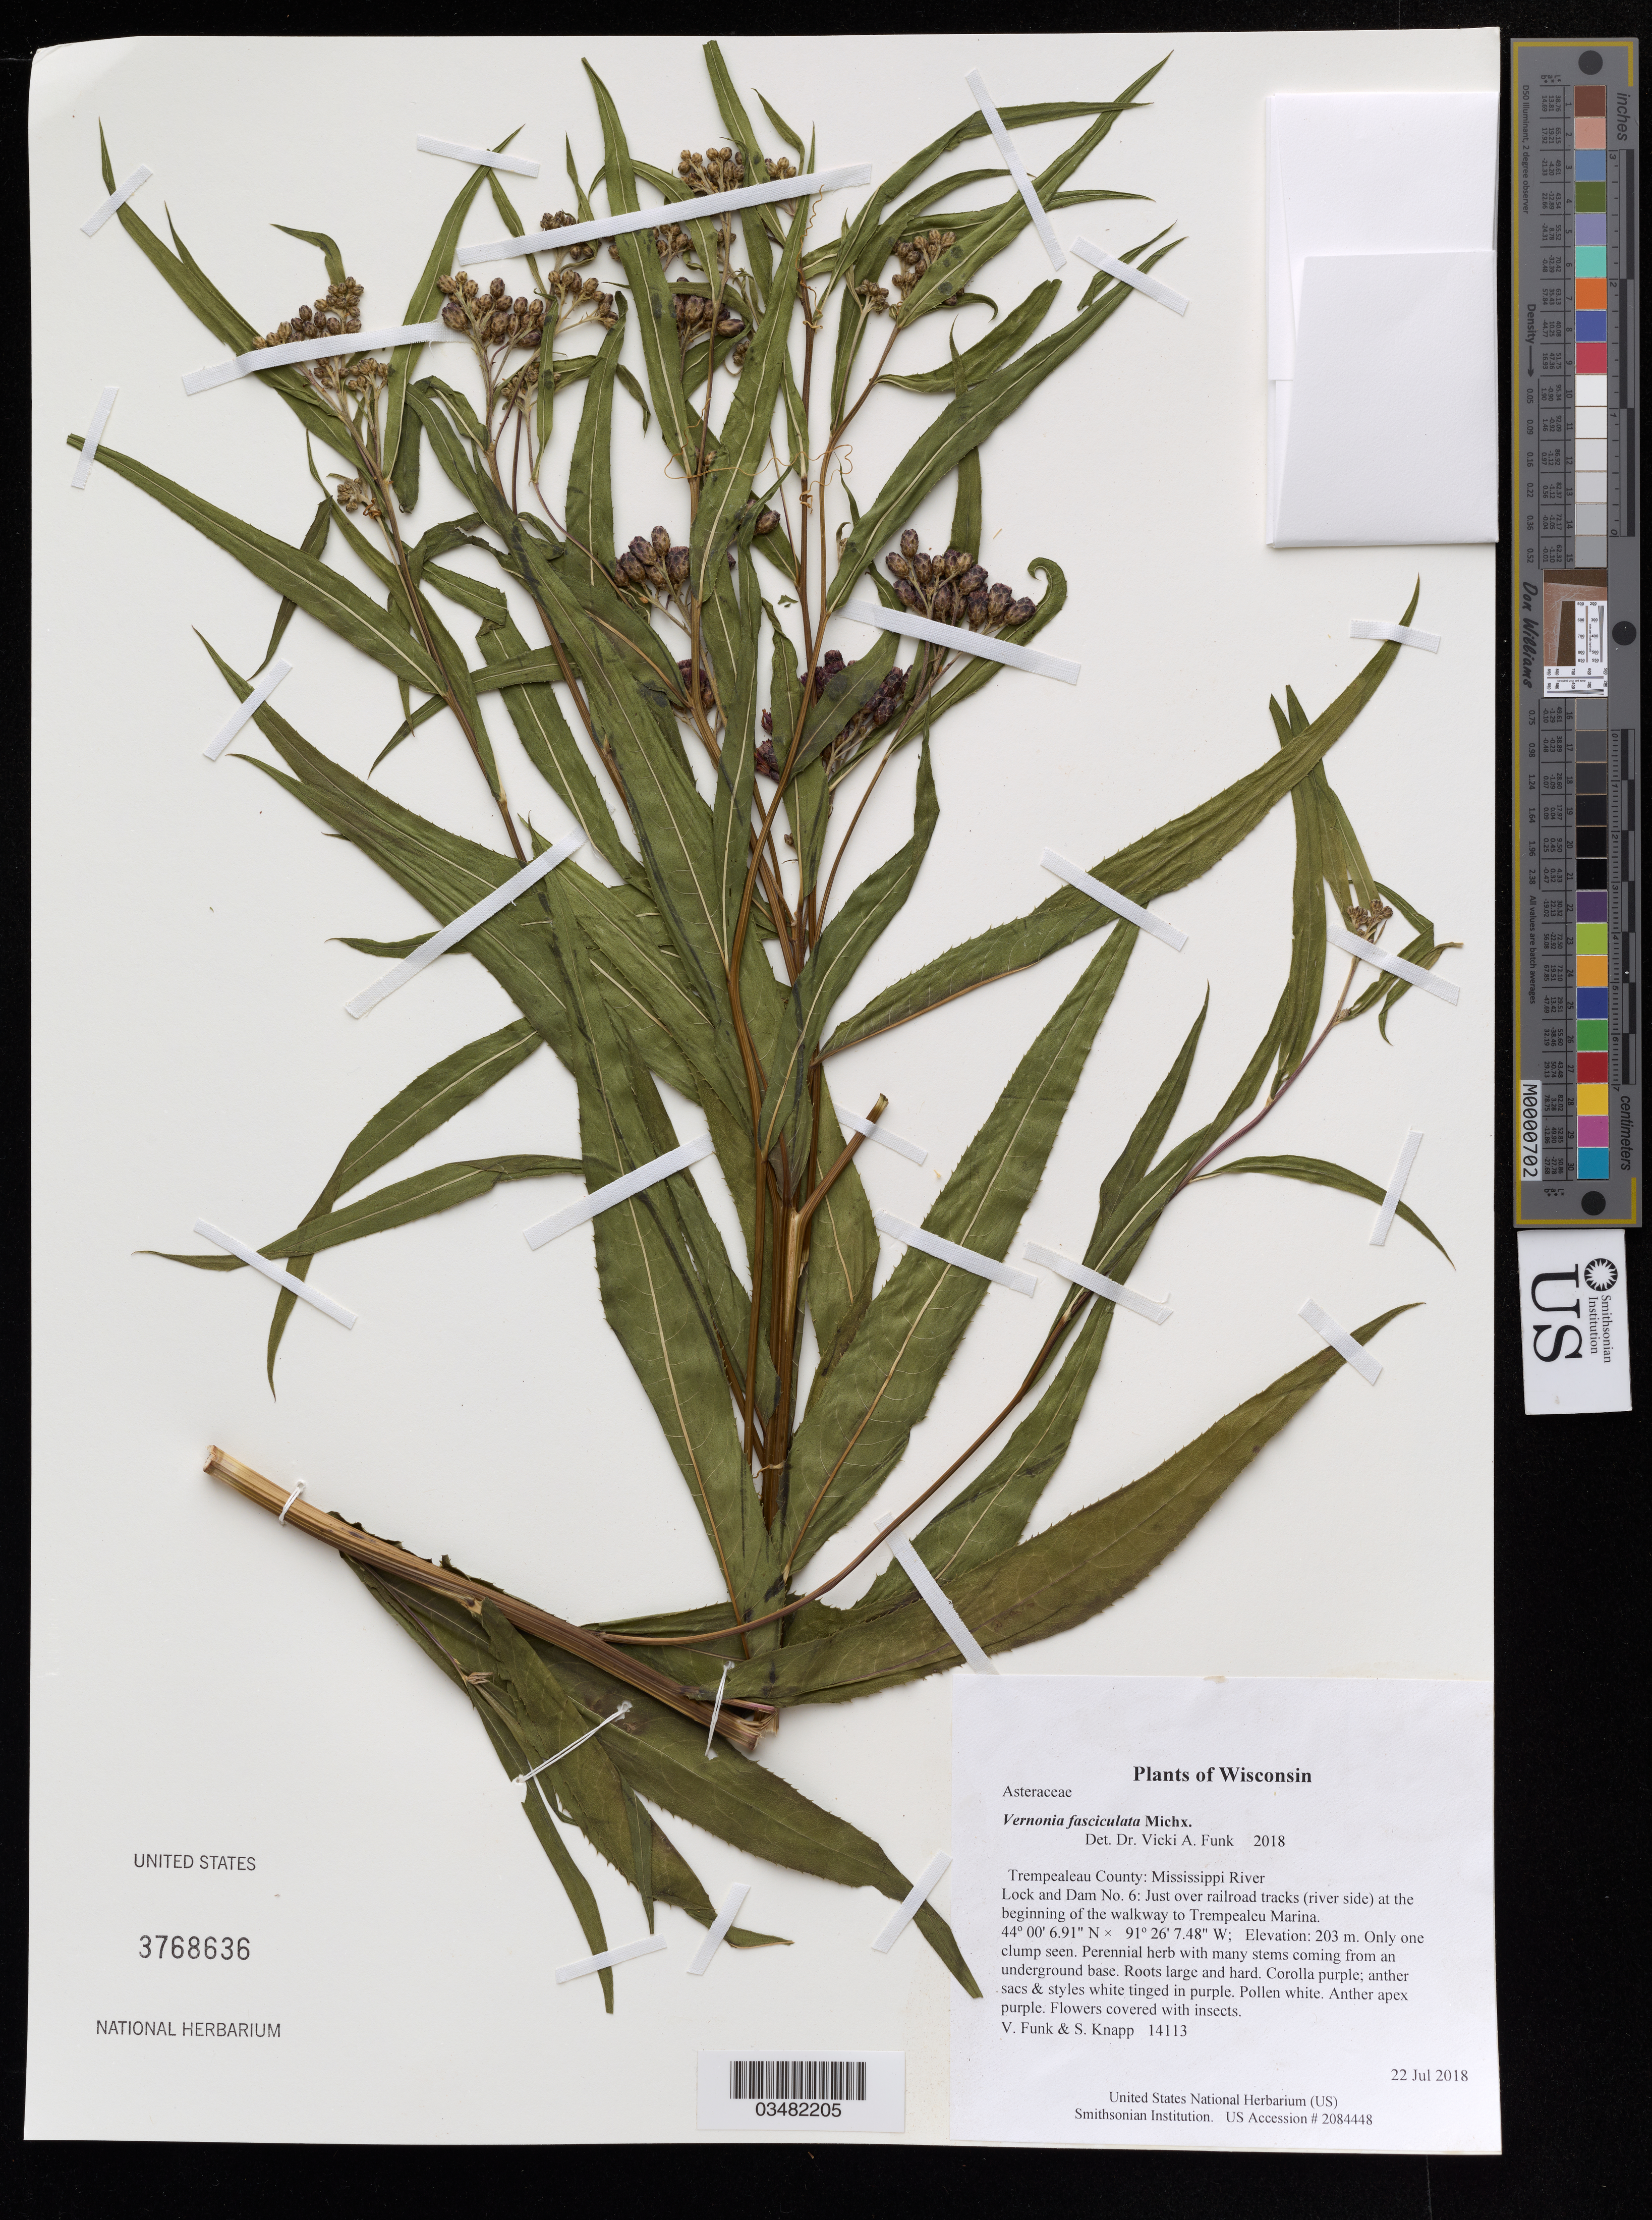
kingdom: Plantae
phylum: Tracheophyta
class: Magnoliopsida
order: Asterales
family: Asteraceae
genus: Vernonia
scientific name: Vernonia fasciculata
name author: Michx.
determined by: Funk, Vicki A., (BOT), Smithsonian Institution - National Museum of Natural History (UNITED STATES)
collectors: S. Knapp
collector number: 14113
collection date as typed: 22 Jul 2018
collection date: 2018-07-22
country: United States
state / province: Wisconsin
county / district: Trempealeau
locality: Mississippi River Lock and Dam No. 6: Just over railroad tracks (river side) at the beginning of the walkway to Trempealeu Marina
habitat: Only one clump seen.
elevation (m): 203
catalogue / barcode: US 3768636